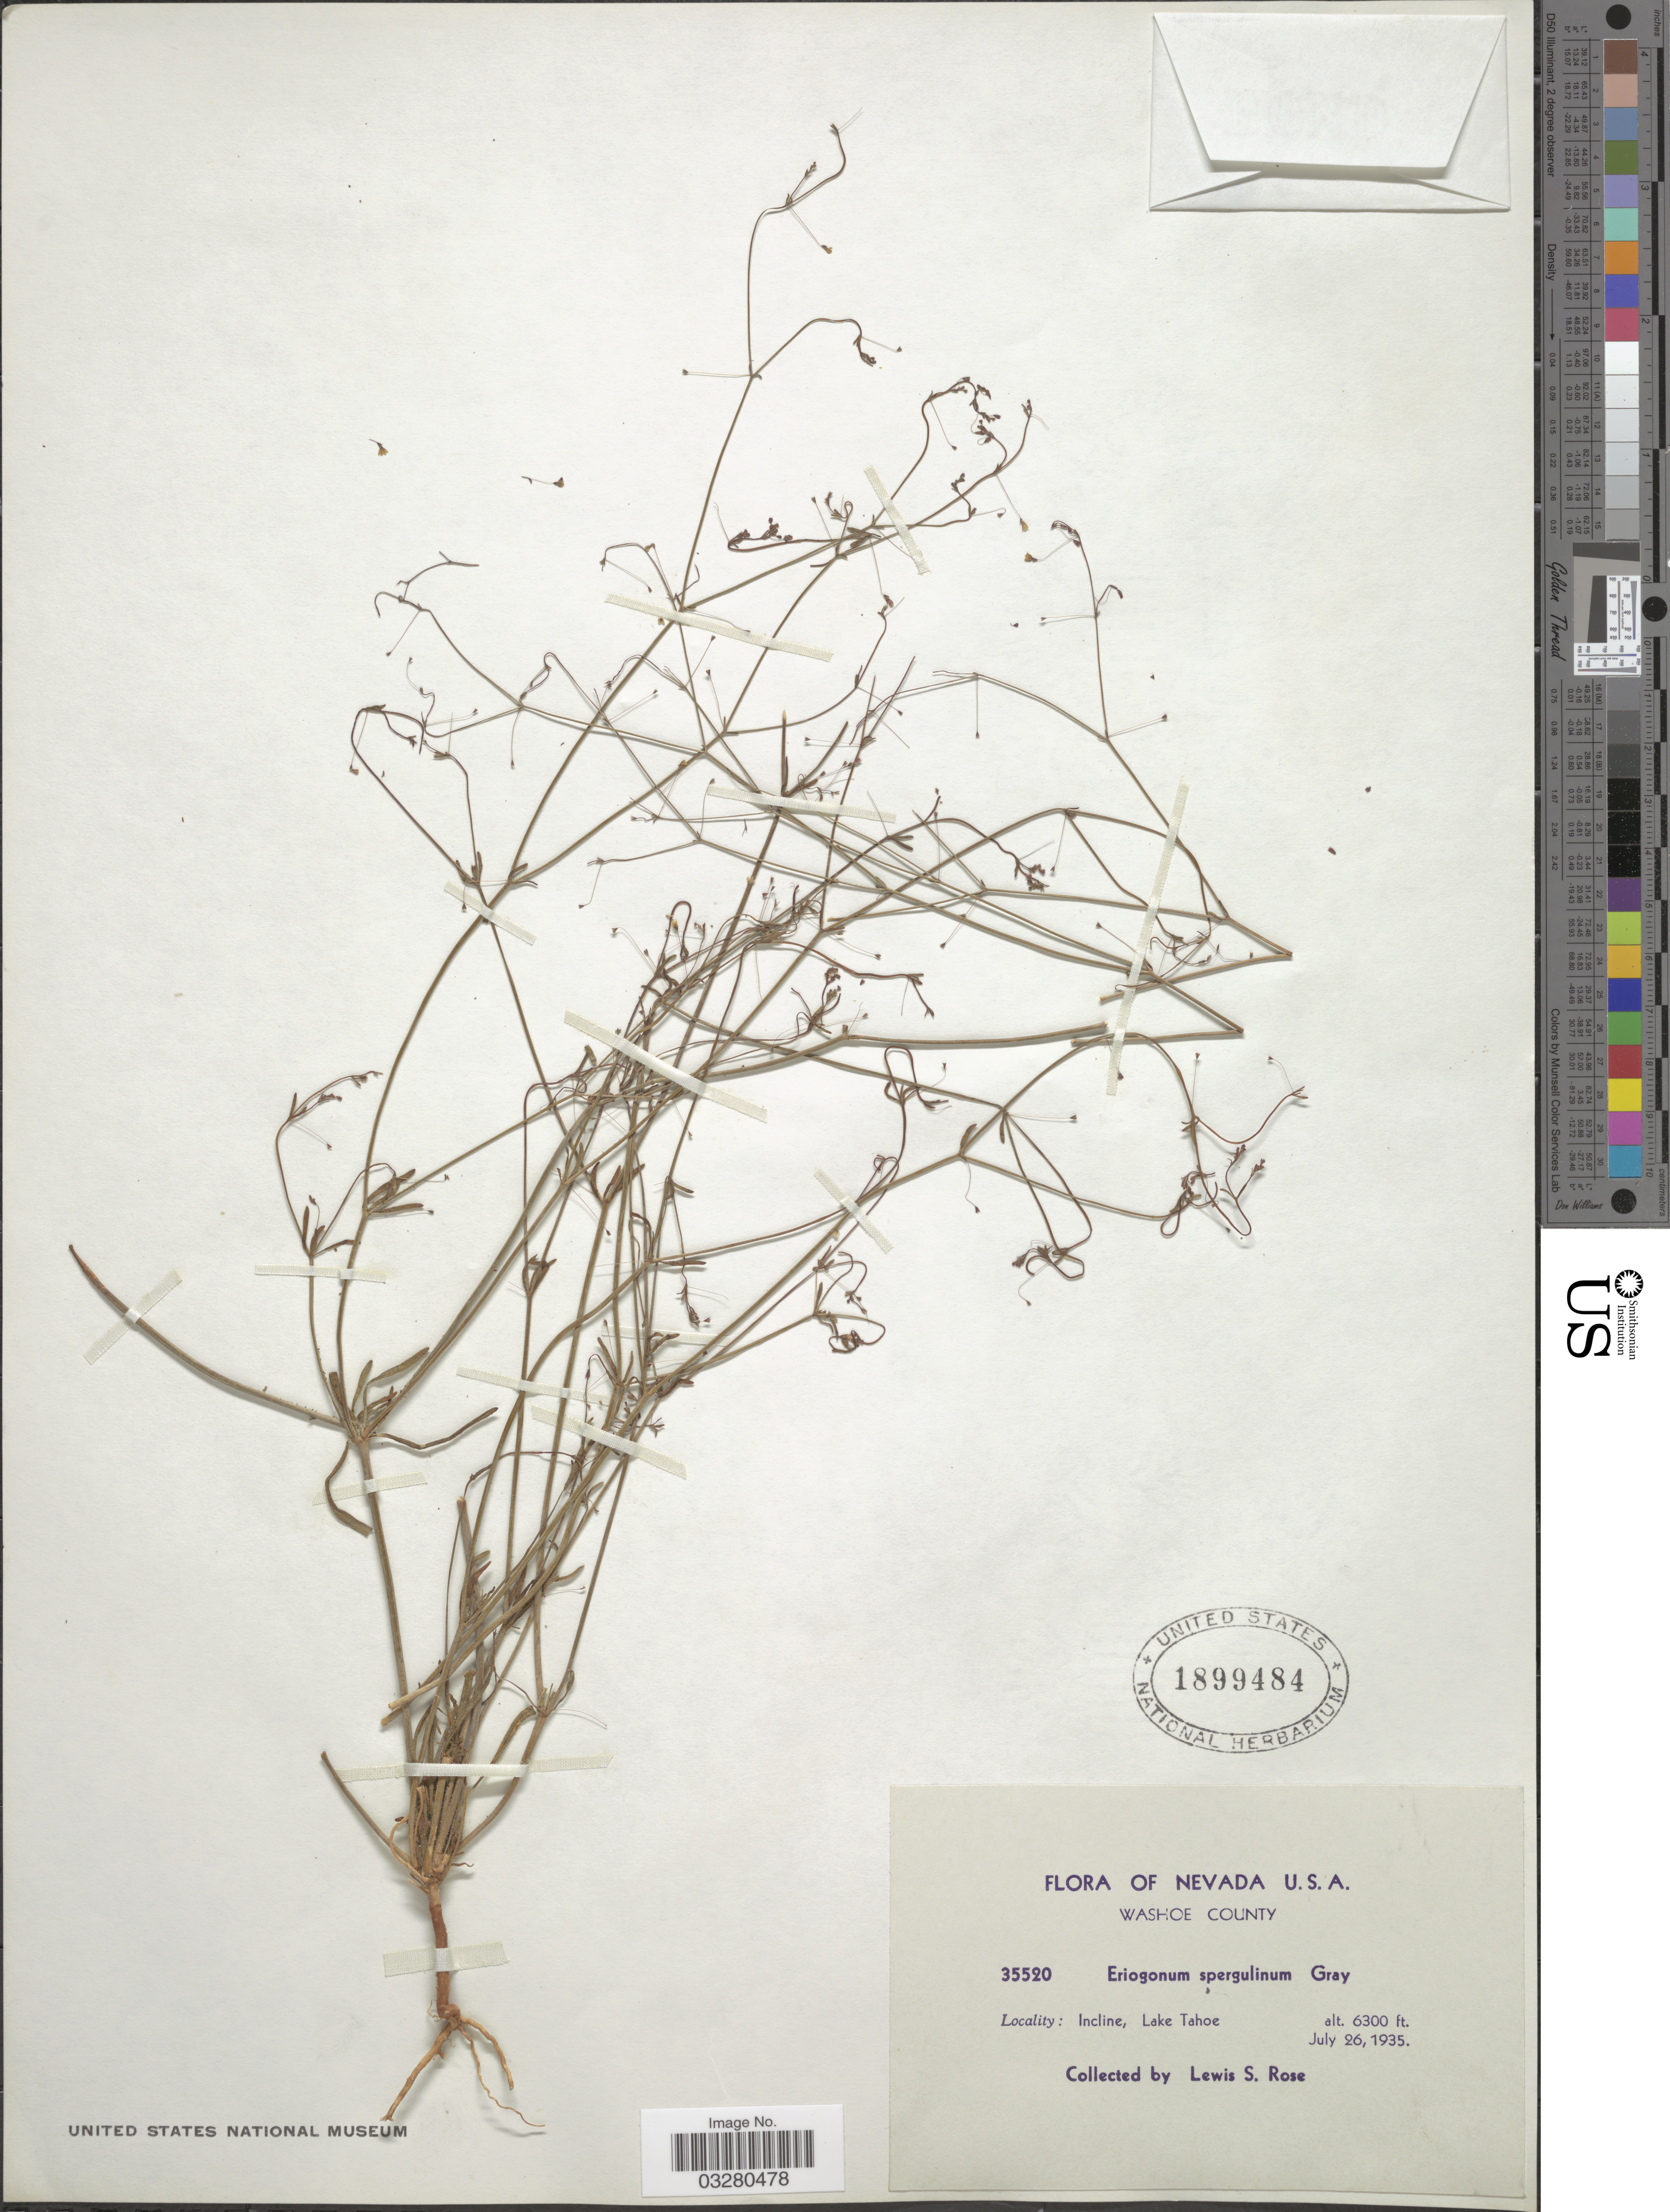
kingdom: Plantae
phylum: Tracheophyta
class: Magnoliopsida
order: Caryophyllales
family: Polygonaceae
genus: Eriogonum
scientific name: Eriogonum spergulinum var. reddingianum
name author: (M.E. Jones) J.T. Howell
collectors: L. S. Rose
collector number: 35520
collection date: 1935-07-26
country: United States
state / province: Nevada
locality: Washoe County. Incline, Lake Tahoe.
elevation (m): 1920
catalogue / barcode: US 1899484